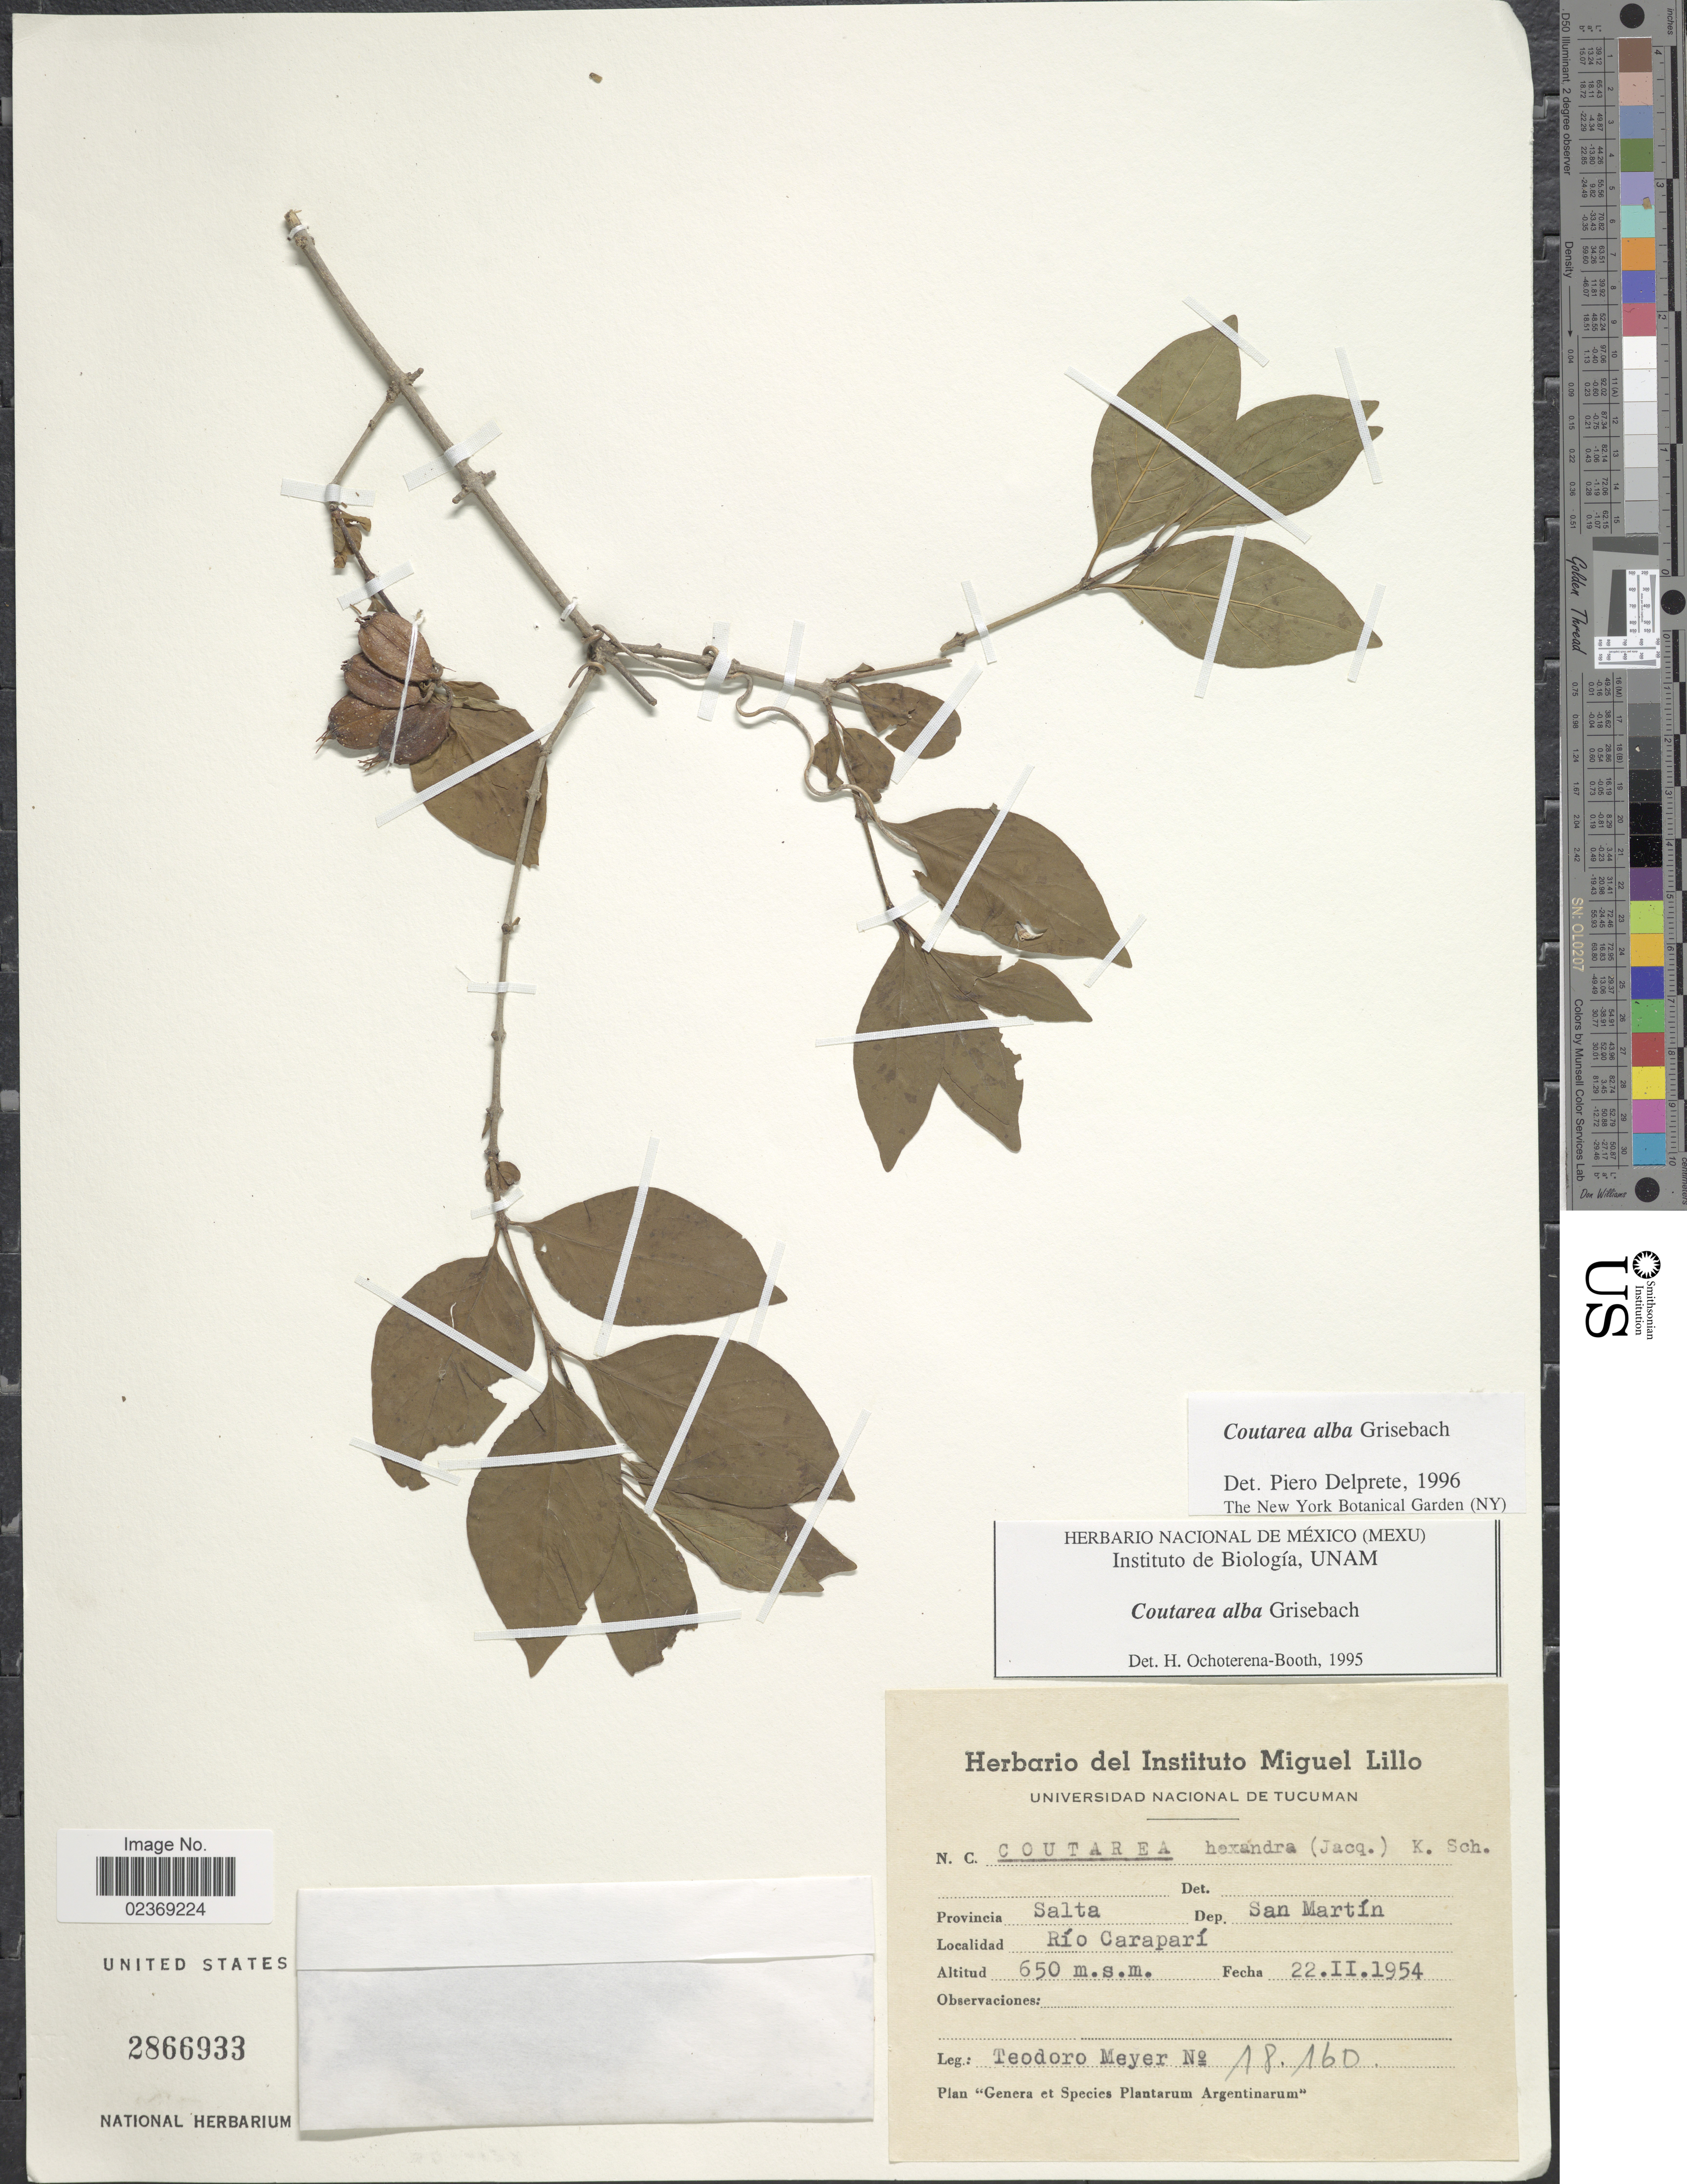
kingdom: Plantae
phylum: Tracheophyta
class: Magnoliopsida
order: Gentianales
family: Rubiaceae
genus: Coutarea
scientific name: Coutarea alba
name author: Griseb.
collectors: T. Meyer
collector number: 18160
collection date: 1954-02-22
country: Argentina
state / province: Salta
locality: Provincia Salta, Dep. San Martin, Rio Carapari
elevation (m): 650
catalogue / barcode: US 2866933